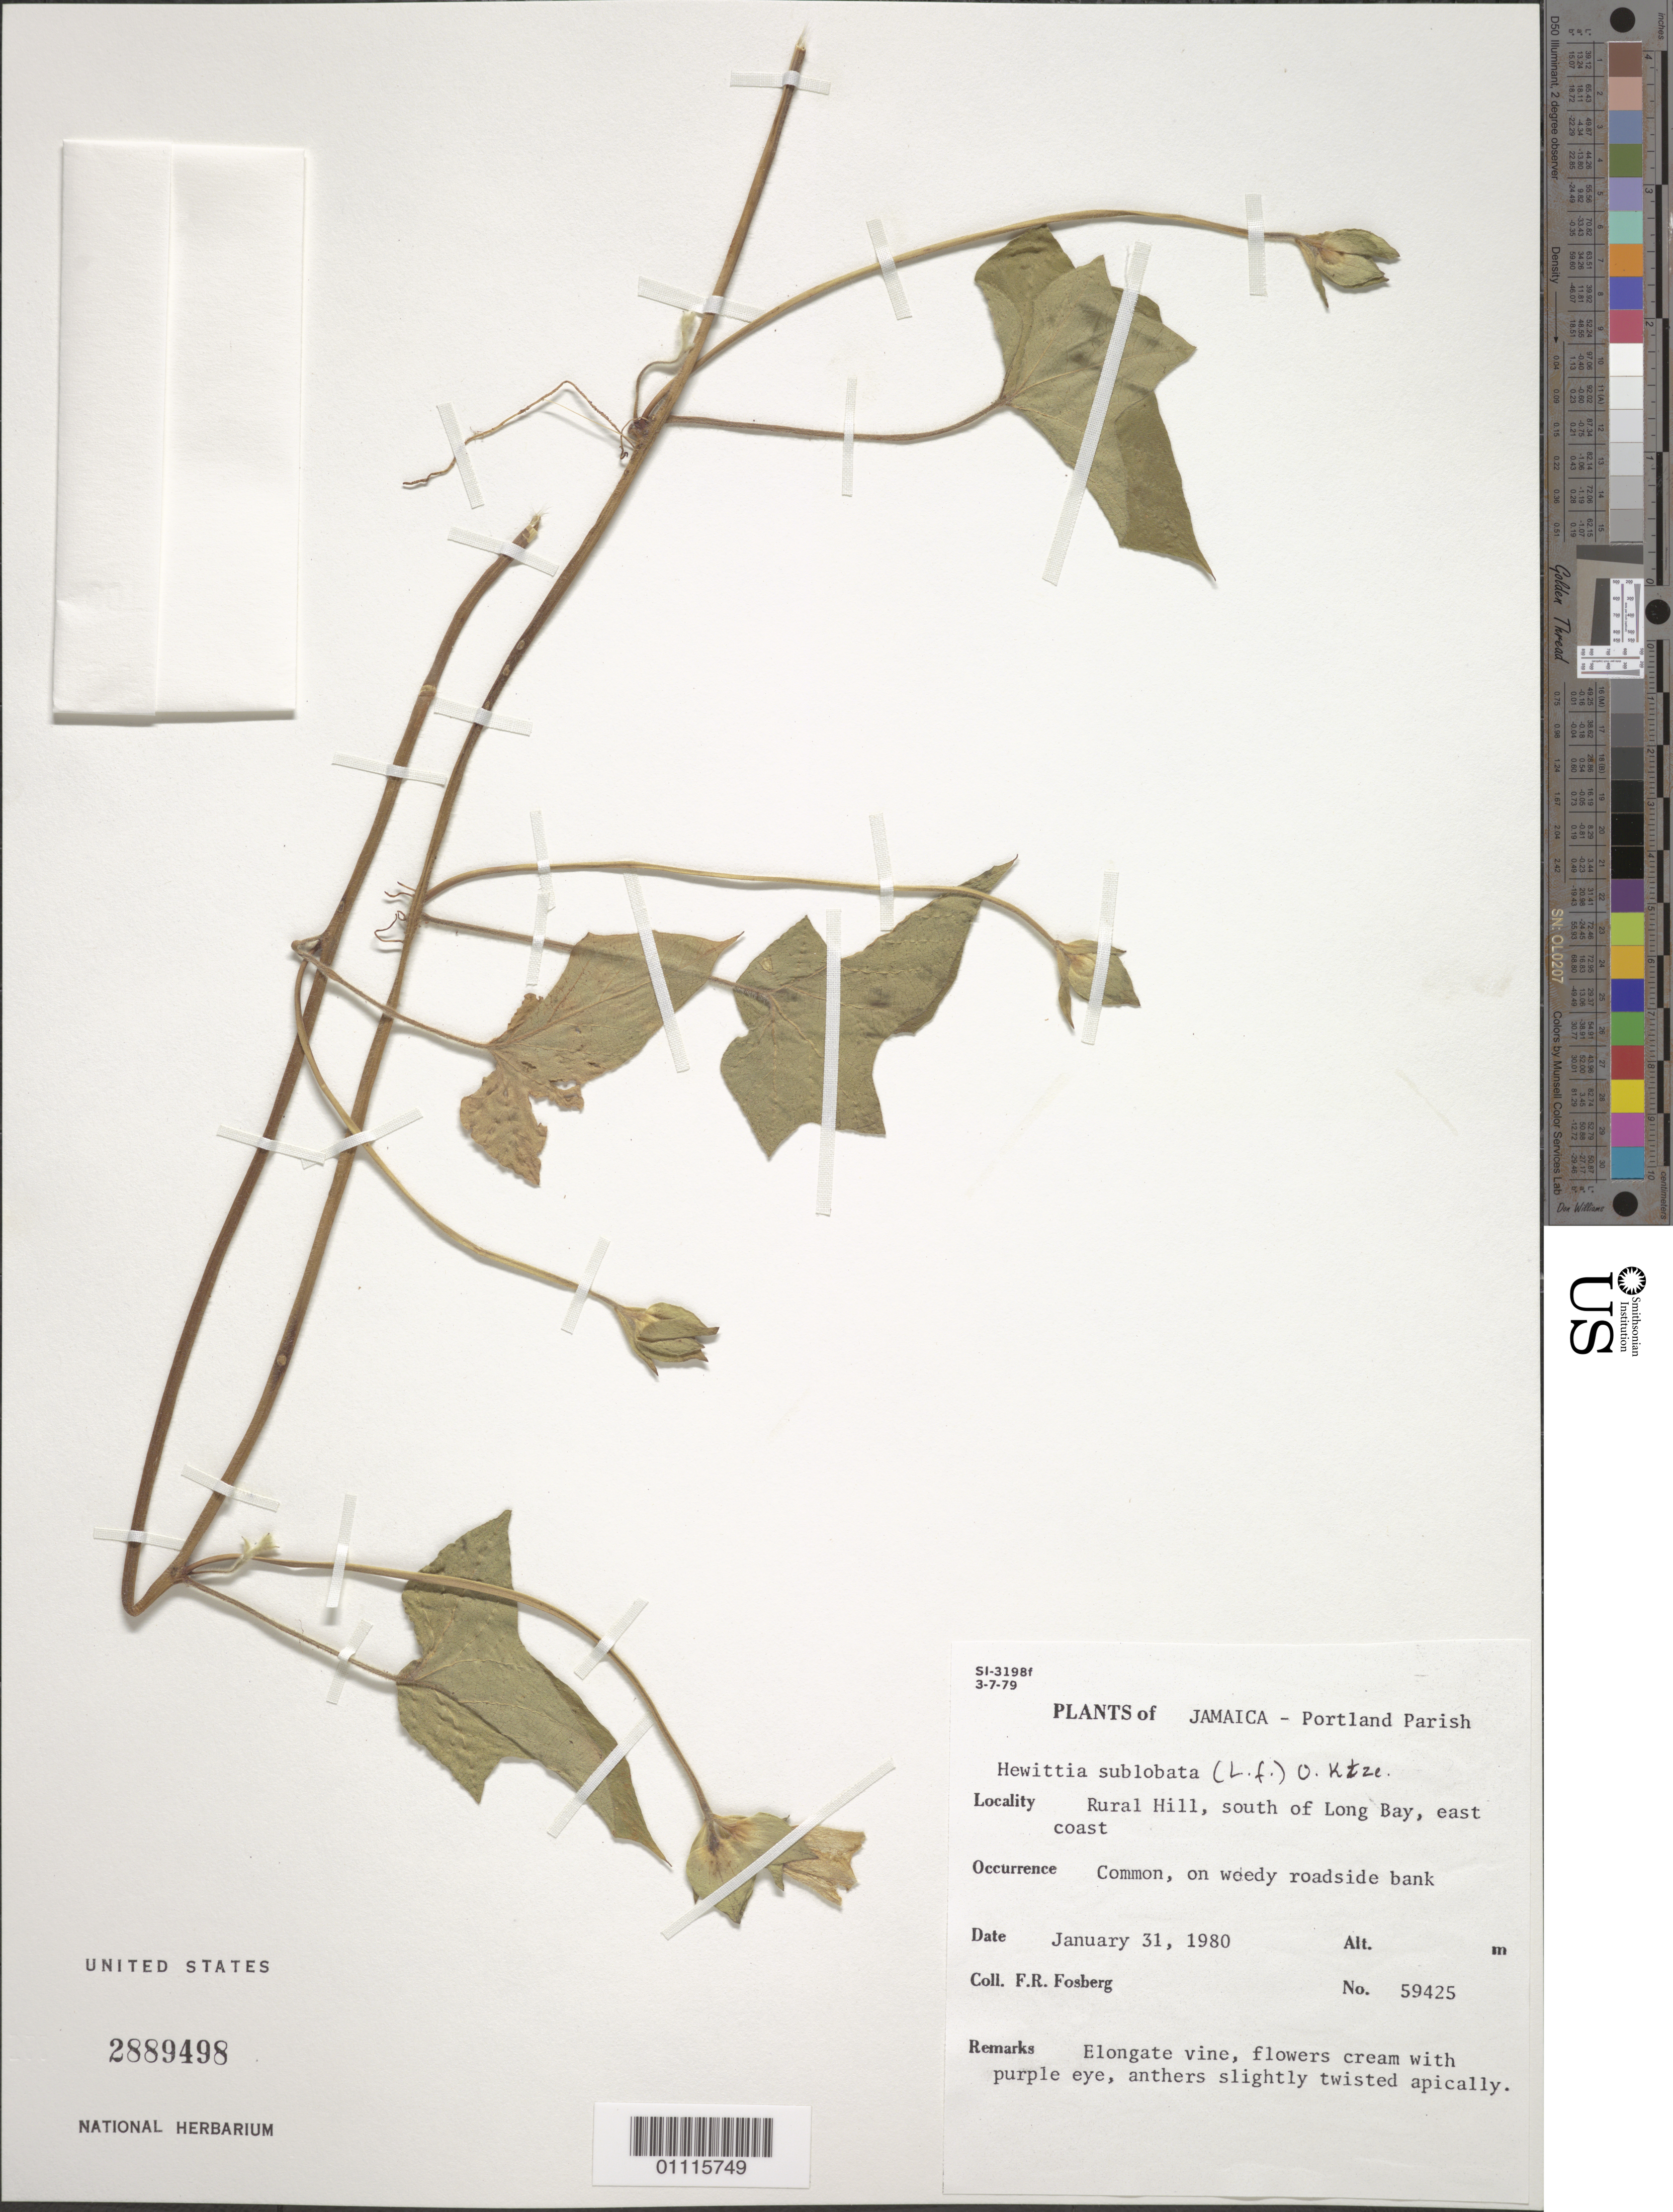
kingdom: Plantae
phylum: Tracheophyta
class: Magnoliopsida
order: Solanales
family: Convolvulaceae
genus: Hewittia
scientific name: Hewittia sublobata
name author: (L. f.) Kuntze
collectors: F. R. Fosberg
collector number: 59425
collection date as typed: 31 Jan 1980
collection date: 1980-01-31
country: Jamaica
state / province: Portland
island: Jamaica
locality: Rural Hill, S of Long Bay, E coast. On weedy roadside bank.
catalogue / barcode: US 2889498